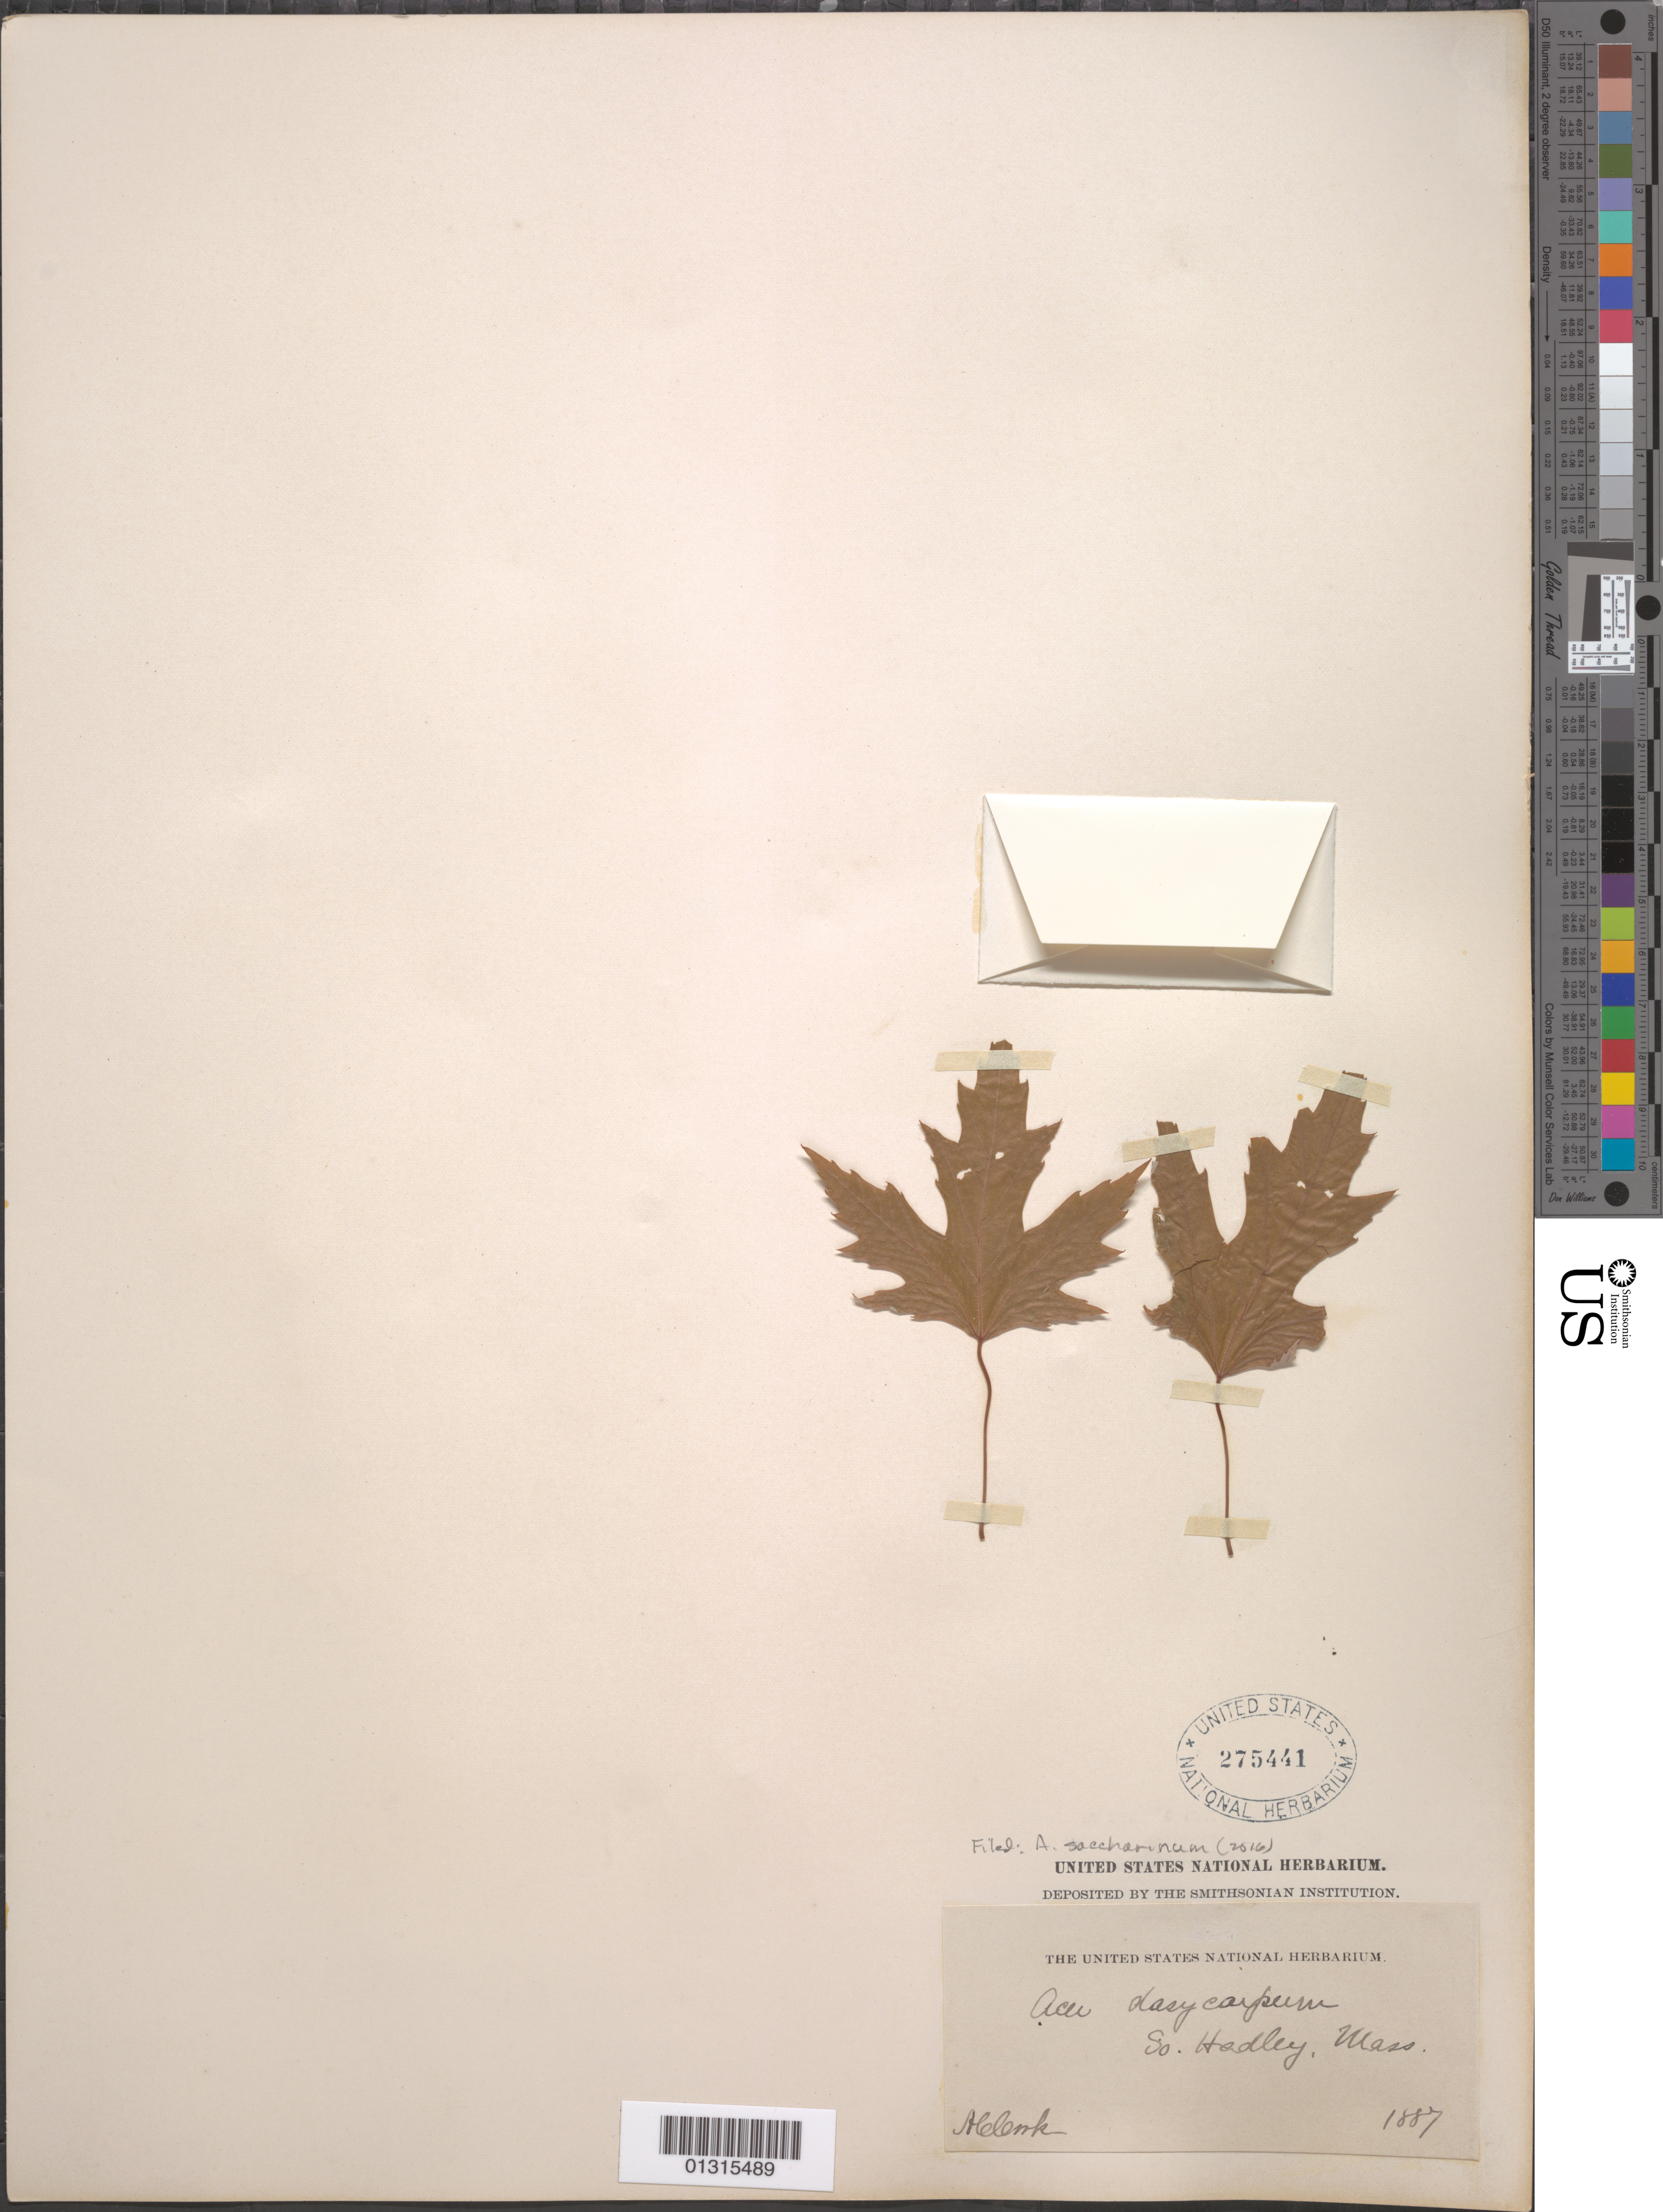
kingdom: Plantae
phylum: Tracheophyta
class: Magnoliopsida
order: Sapindales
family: Sapindaceae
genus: Acer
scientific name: Acer saccharinum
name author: L.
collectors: A. Cook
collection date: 1887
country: United States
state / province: Massachusetts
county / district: Hampshire County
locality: So. Hadley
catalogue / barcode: US 275441